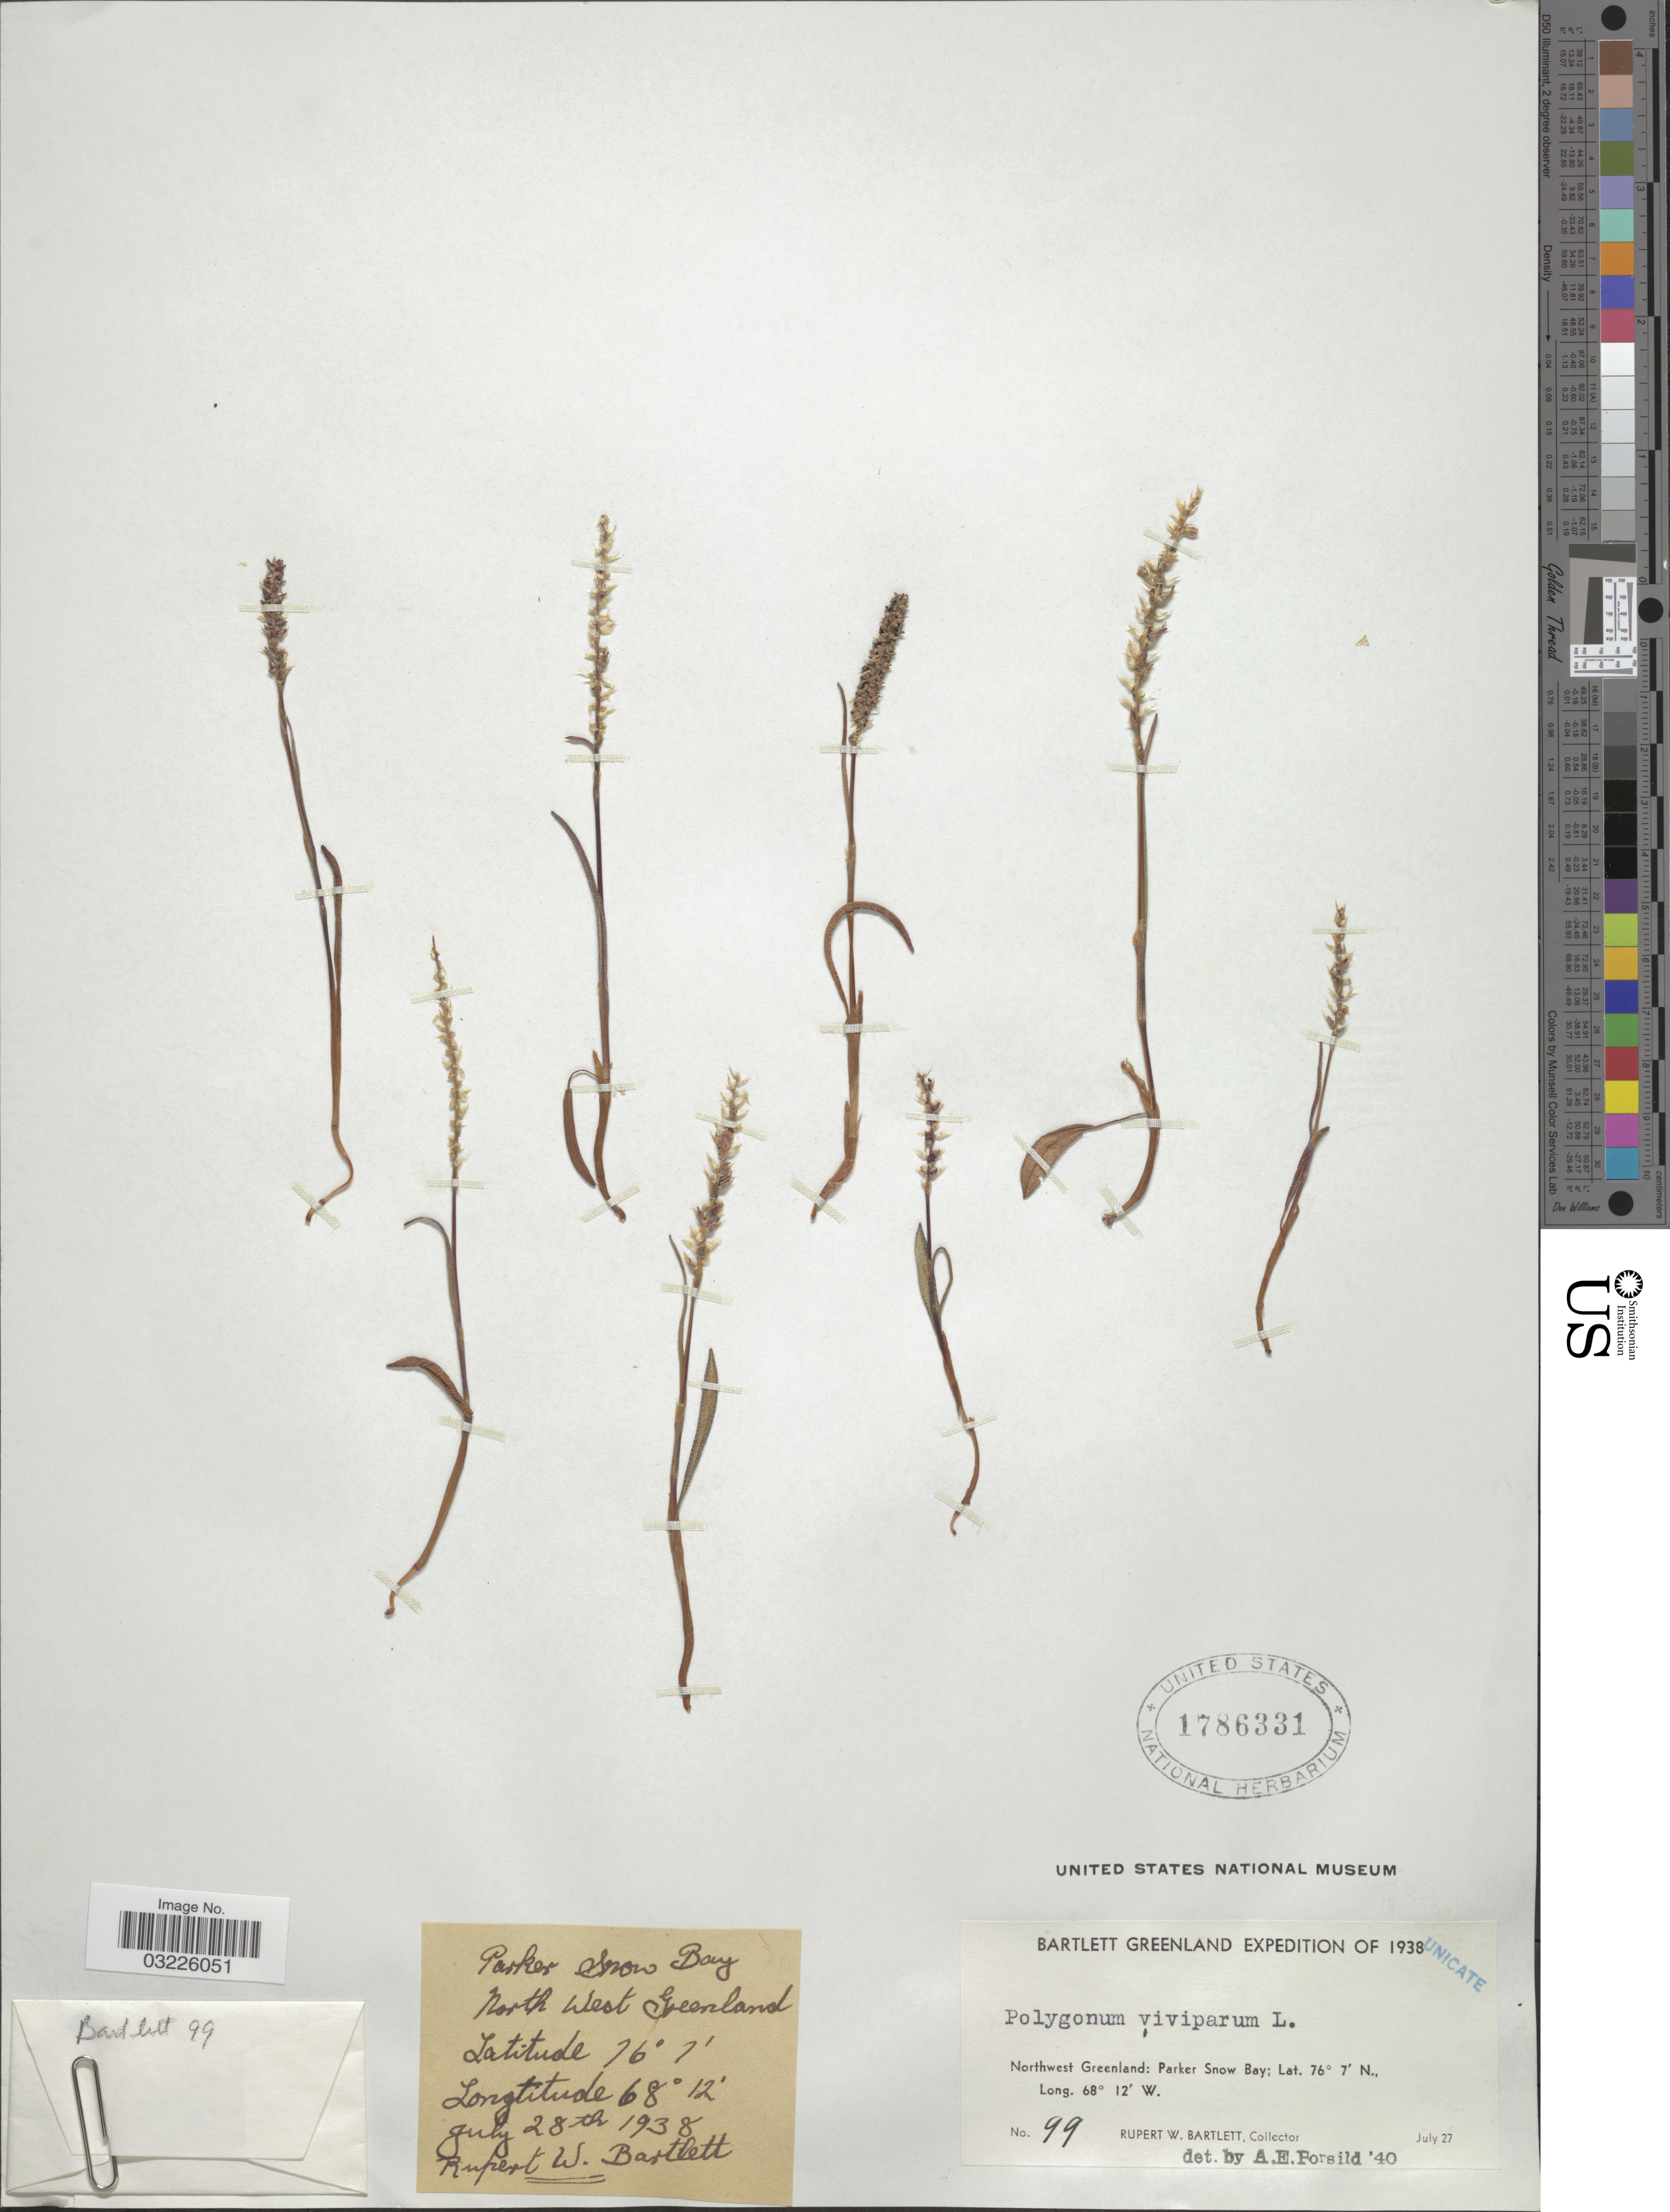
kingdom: Plantae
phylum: Tracheophyta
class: Magnoliopsida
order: Caryophyllales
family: Polygonaceae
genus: Bistorta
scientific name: Bistorta vivipara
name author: (L.) Delarbre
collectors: R. W. Bartlett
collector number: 99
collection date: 1938-07-27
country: Greenland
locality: Northwest Greenland: Parker Snow Bay.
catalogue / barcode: US 1786331